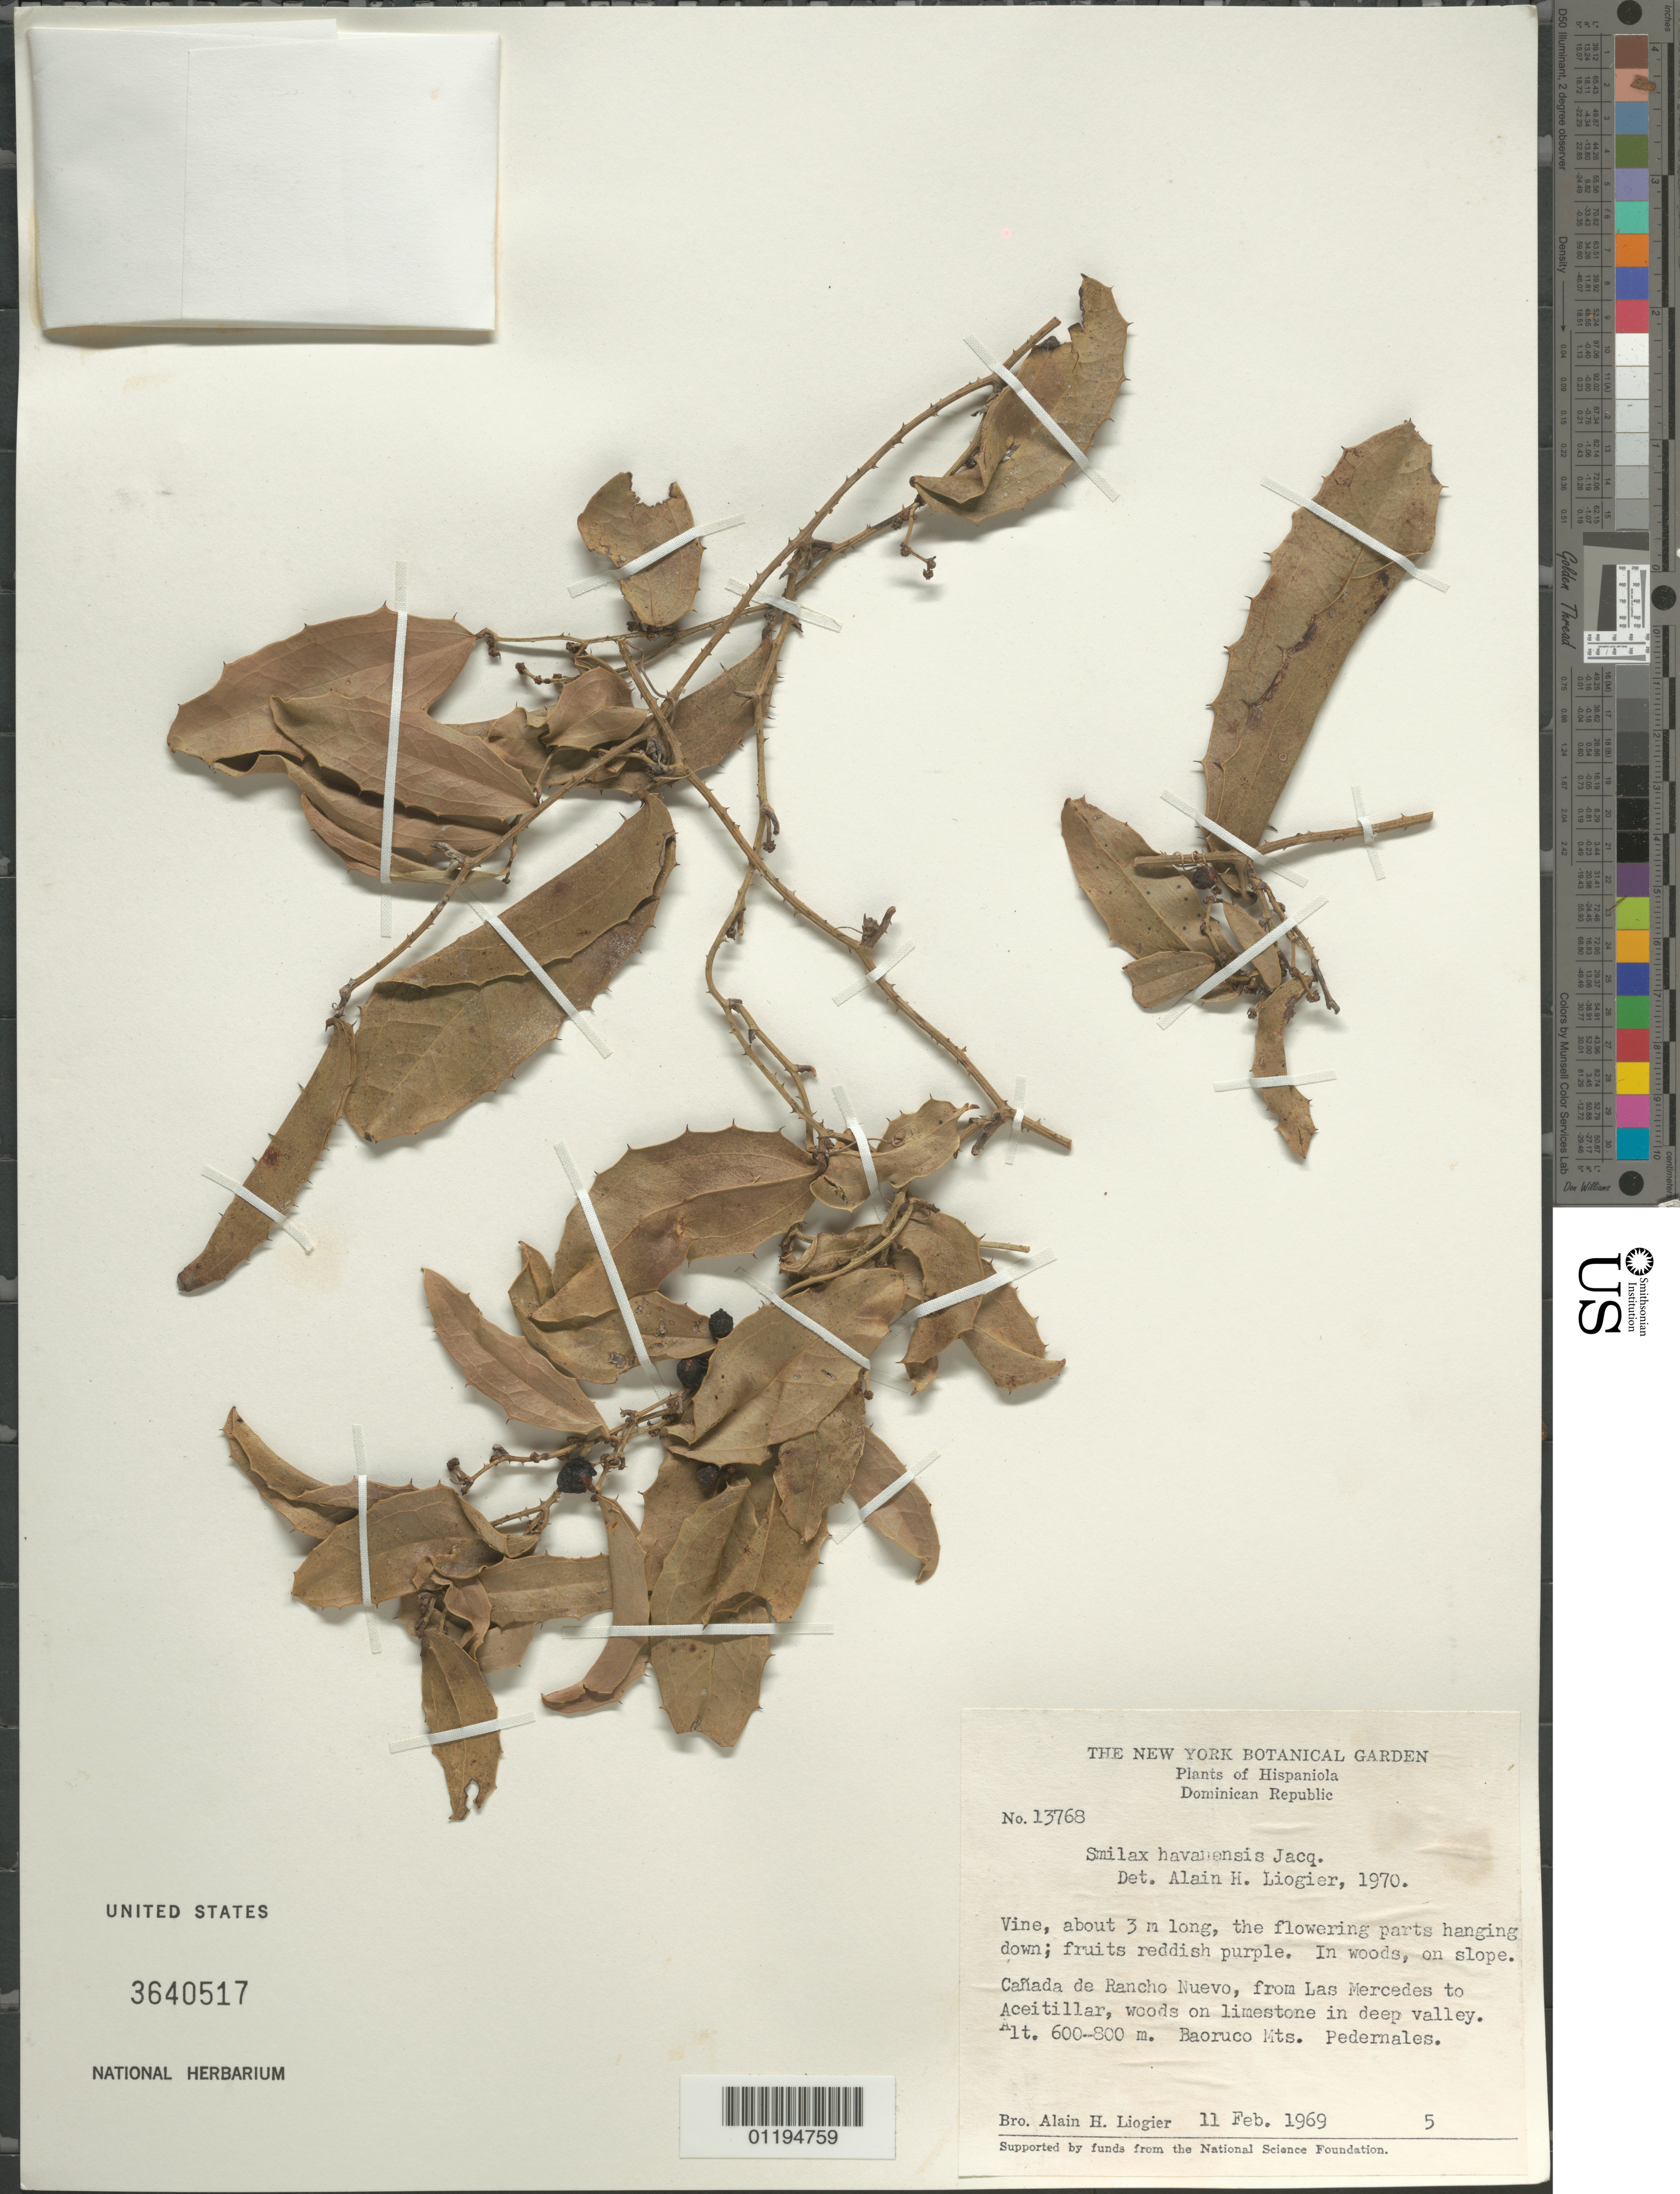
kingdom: Plantae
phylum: Tracheophyta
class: Liliopsida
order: Liliales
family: Smilacaceae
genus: Smilax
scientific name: Smilax havanensis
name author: Jacq.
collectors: A. H. Liogier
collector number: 13768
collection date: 1969-02-11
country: Dominican Republic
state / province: Pedernales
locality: Canada de Ranch Nuevo, from Las Mercedes to Aceitillar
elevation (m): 600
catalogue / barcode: US 3640517